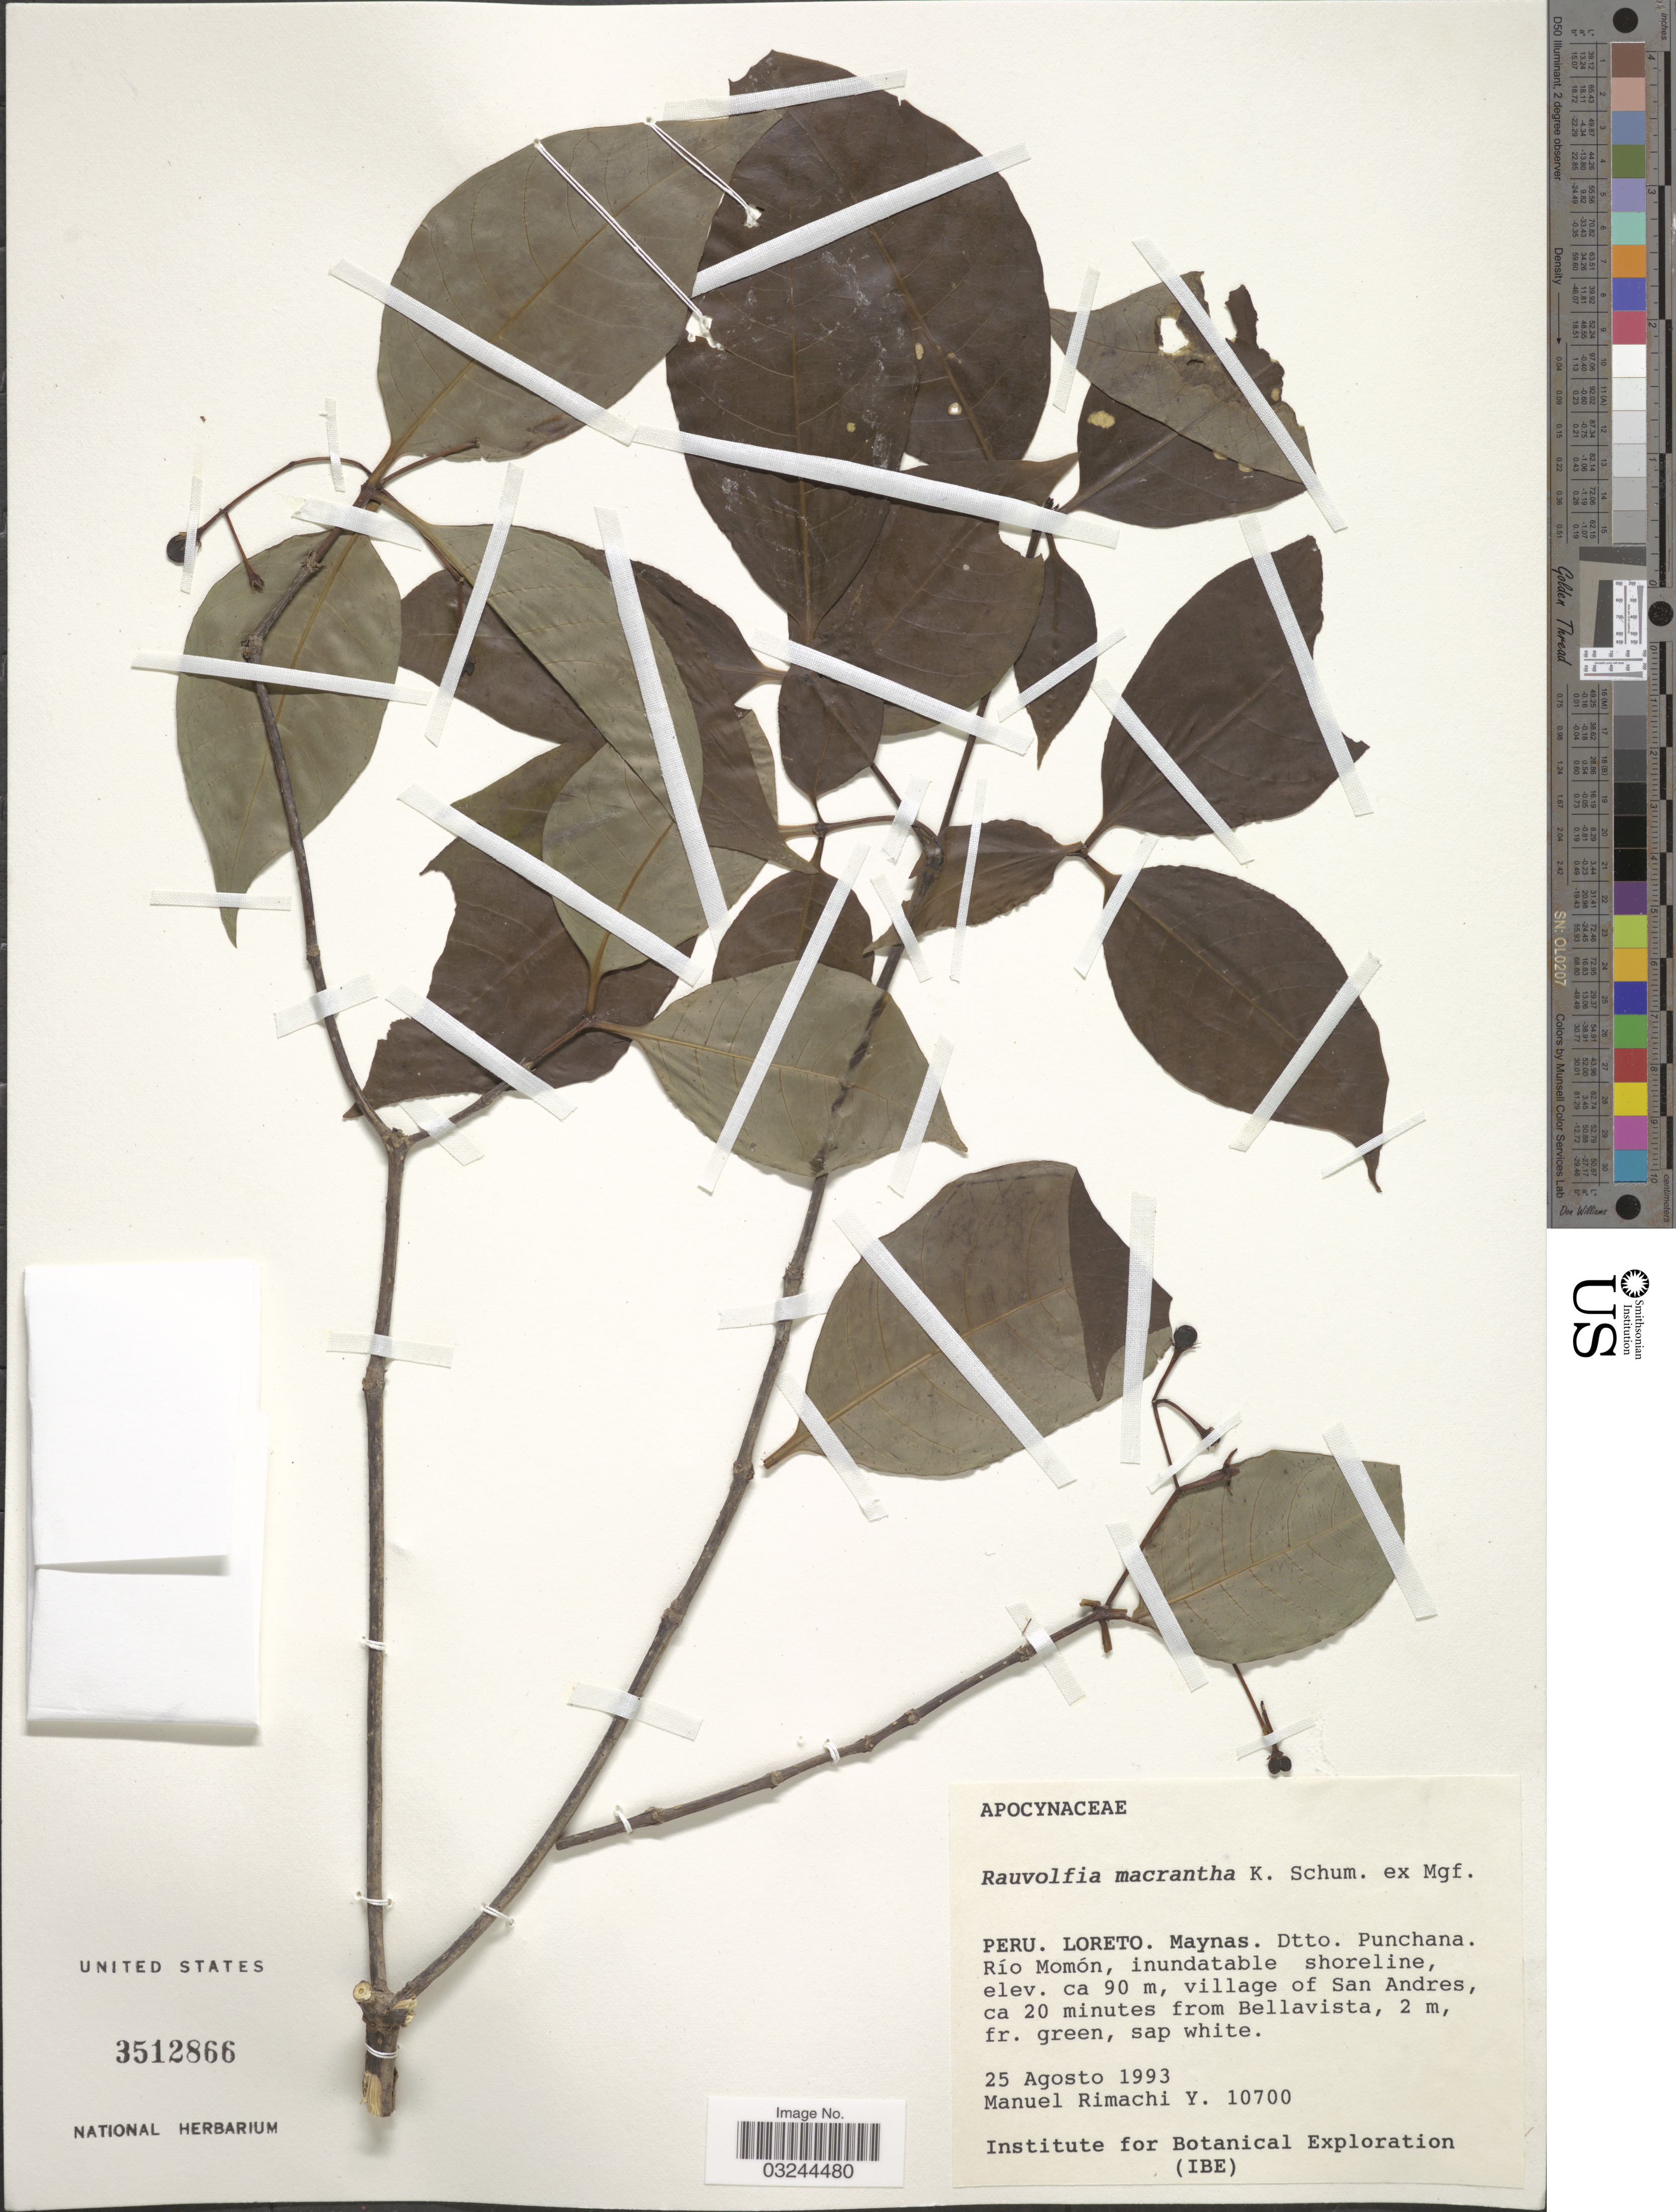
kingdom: Plantae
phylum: Tracheophyta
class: Magnoliopsida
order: Gentianales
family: Apocynaceae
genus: Rauvolfia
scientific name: Rauvolfia macrantha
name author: K. Schum. ex Markgr.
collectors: M. Rimachi Y.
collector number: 10700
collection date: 1993-08-25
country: Peru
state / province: Loreto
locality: Maynas. Dtto. Punchana. Río Momón, inundatable shoreline, village of San Andres, ca 20 minutes from Bellavista.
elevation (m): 90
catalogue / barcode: US 3512866